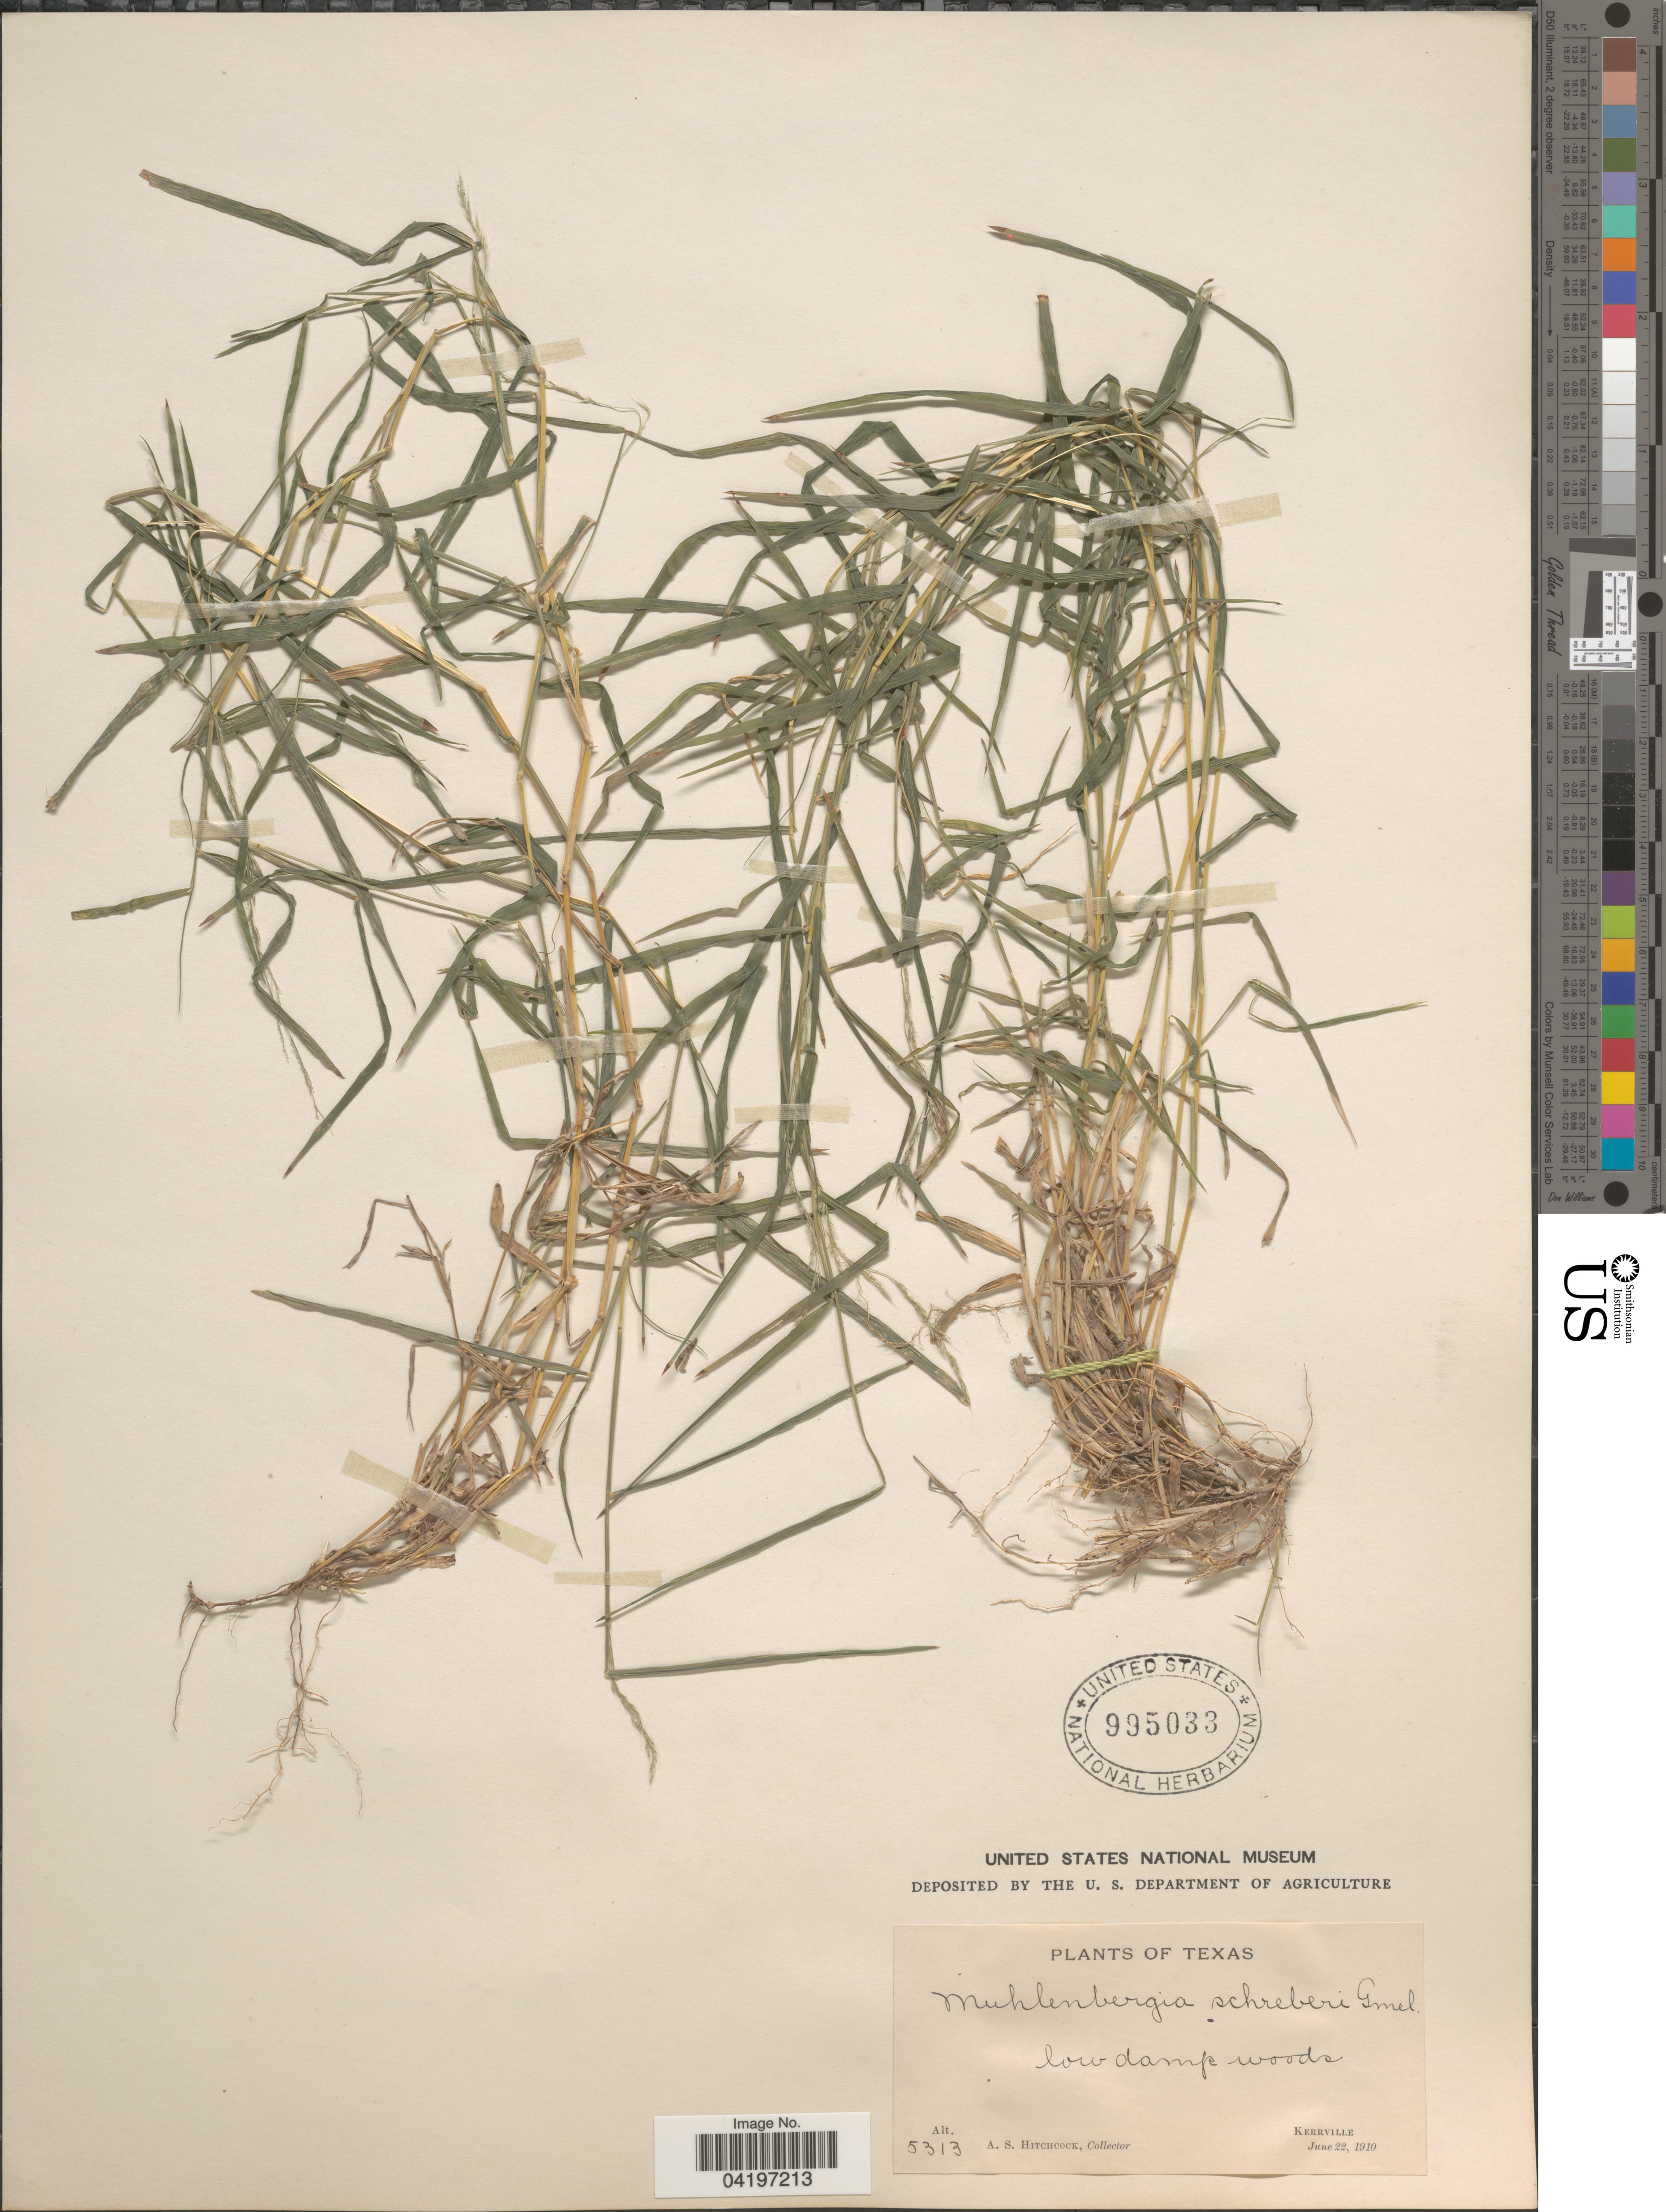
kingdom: Plantae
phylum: Tracheophyta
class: Liliopsida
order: Poales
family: Poaceae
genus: Muhlenbergia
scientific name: Muhlenbergia schreberi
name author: J.F. Gmel.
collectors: A. S. Hitchcock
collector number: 5313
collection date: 1910-06-22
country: United States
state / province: Texas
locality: Low damp woods. Kerrville.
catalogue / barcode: US 995033